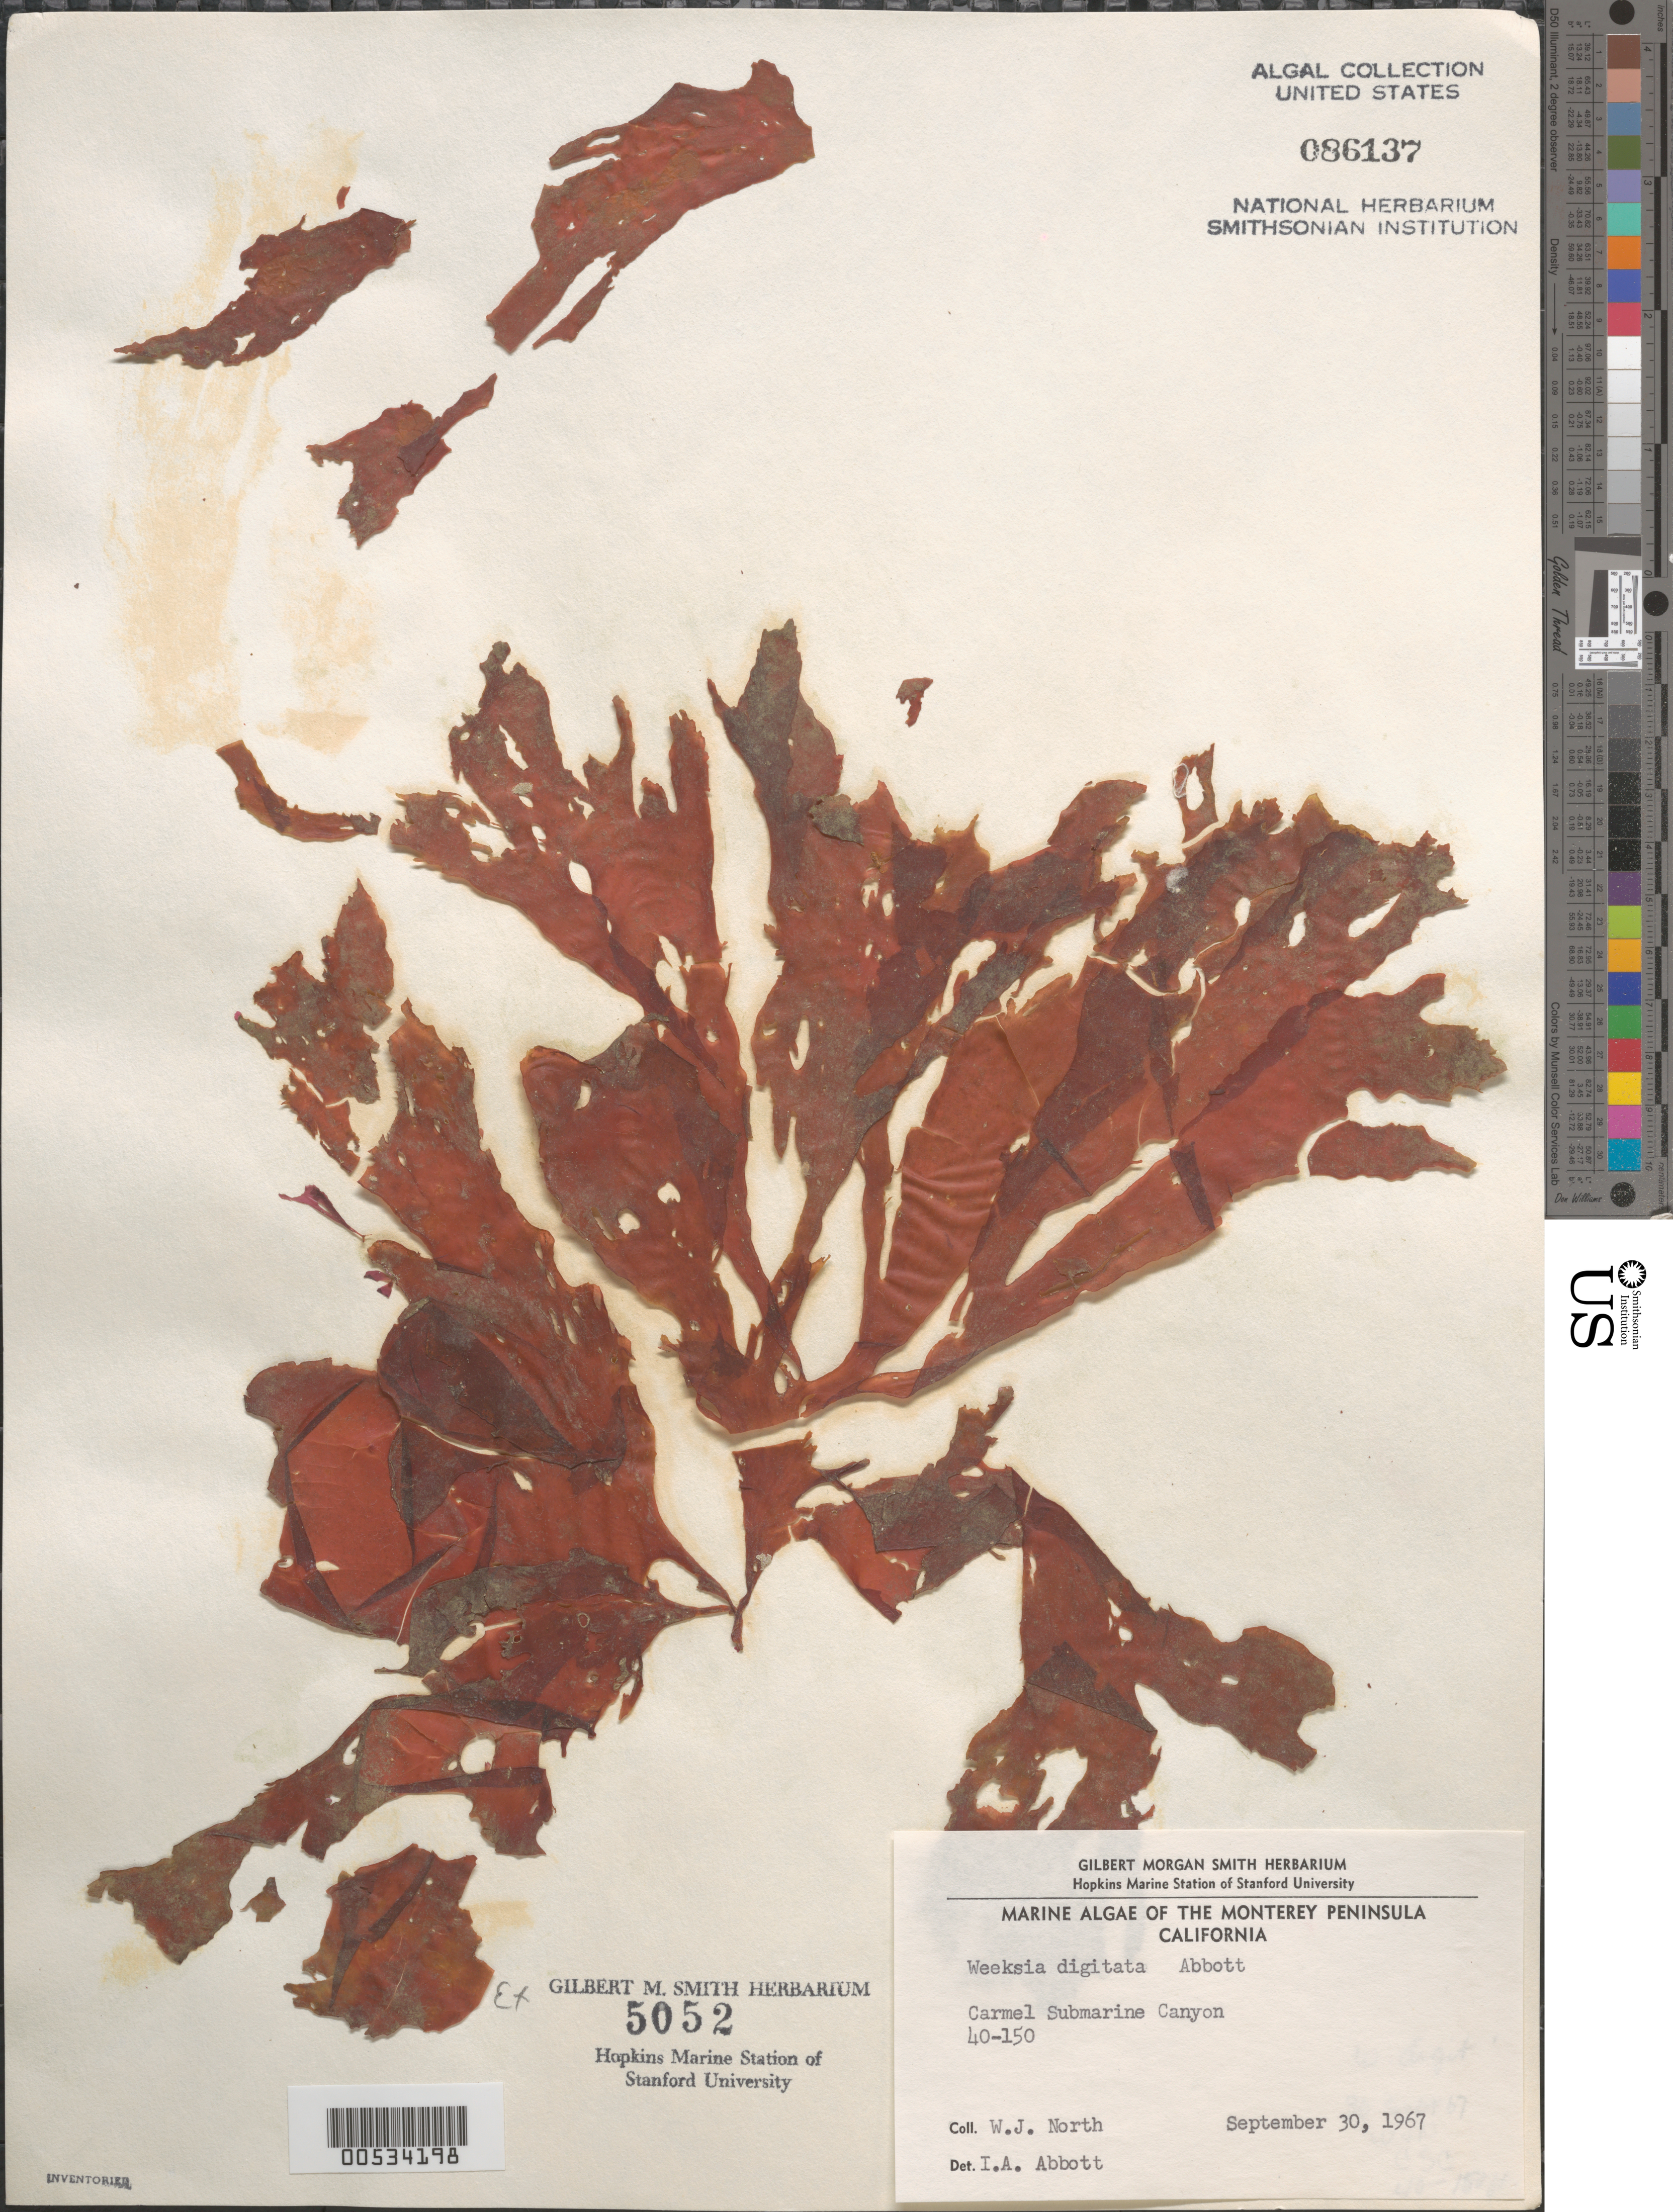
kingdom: Plantae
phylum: Rhodophyta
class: Florideophyceae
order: Gigartinales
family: Dumontiaceae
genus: Weeksia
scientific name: Weeksia digitata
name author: I.A. Abbott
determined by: Abbott, Isabella A.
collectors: W. North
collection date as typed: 30 Sep 1967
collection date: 1967-09-30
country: United States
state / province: California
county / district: Monterey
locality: Carmel Submarine Canyon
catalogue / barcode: US 86137